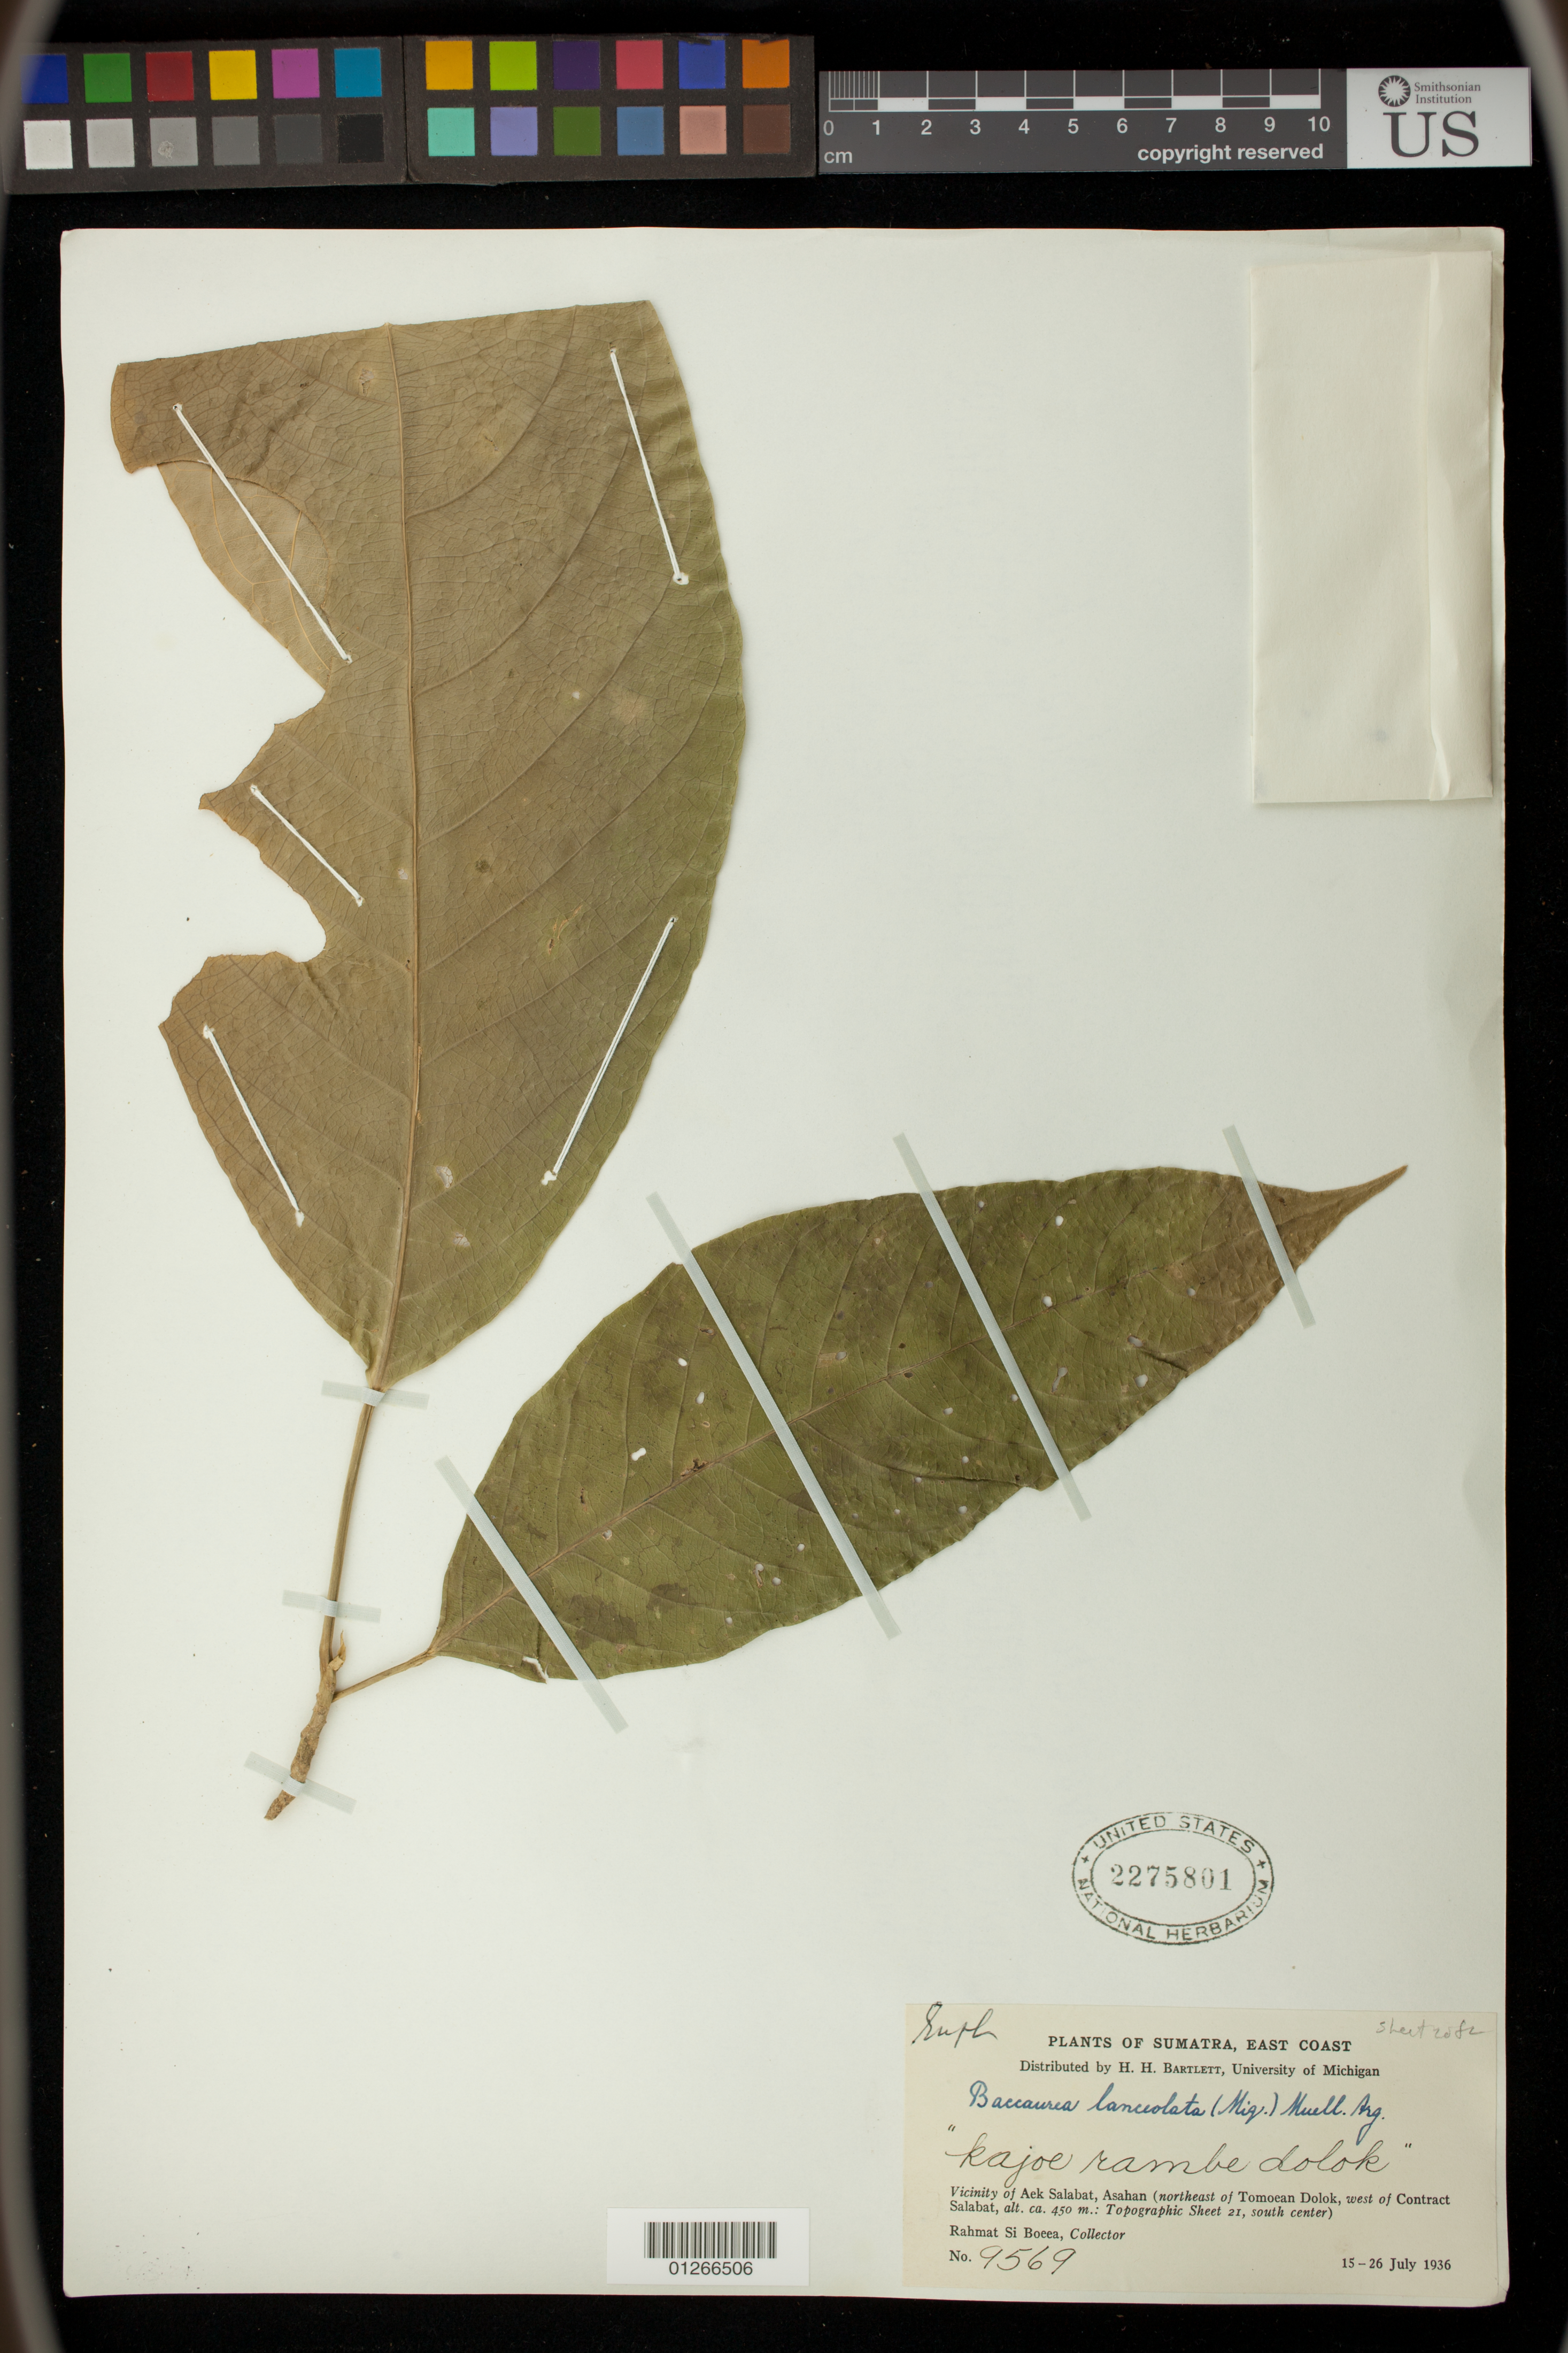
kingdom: Plantae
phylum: Tracheophyta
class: Magnoliopsida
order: Malpighiales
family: Phyllanthaceae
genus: Baccaurea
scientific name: Baccaurea lanceolata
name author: (Miq.) Müll. Arg.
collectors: Rahmat Si Boeea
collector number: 9569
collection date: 1936-07-15/1936-07-26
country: Indonesia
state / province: Sumatra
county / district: Sumatera Utara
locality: Sumatra, East Coast. Vicinity of Aek Salabat, Asahan (northeast of Tomoean Dolok, west of Contract Salabat: Topographic Sheet 21, south center).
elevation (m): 450